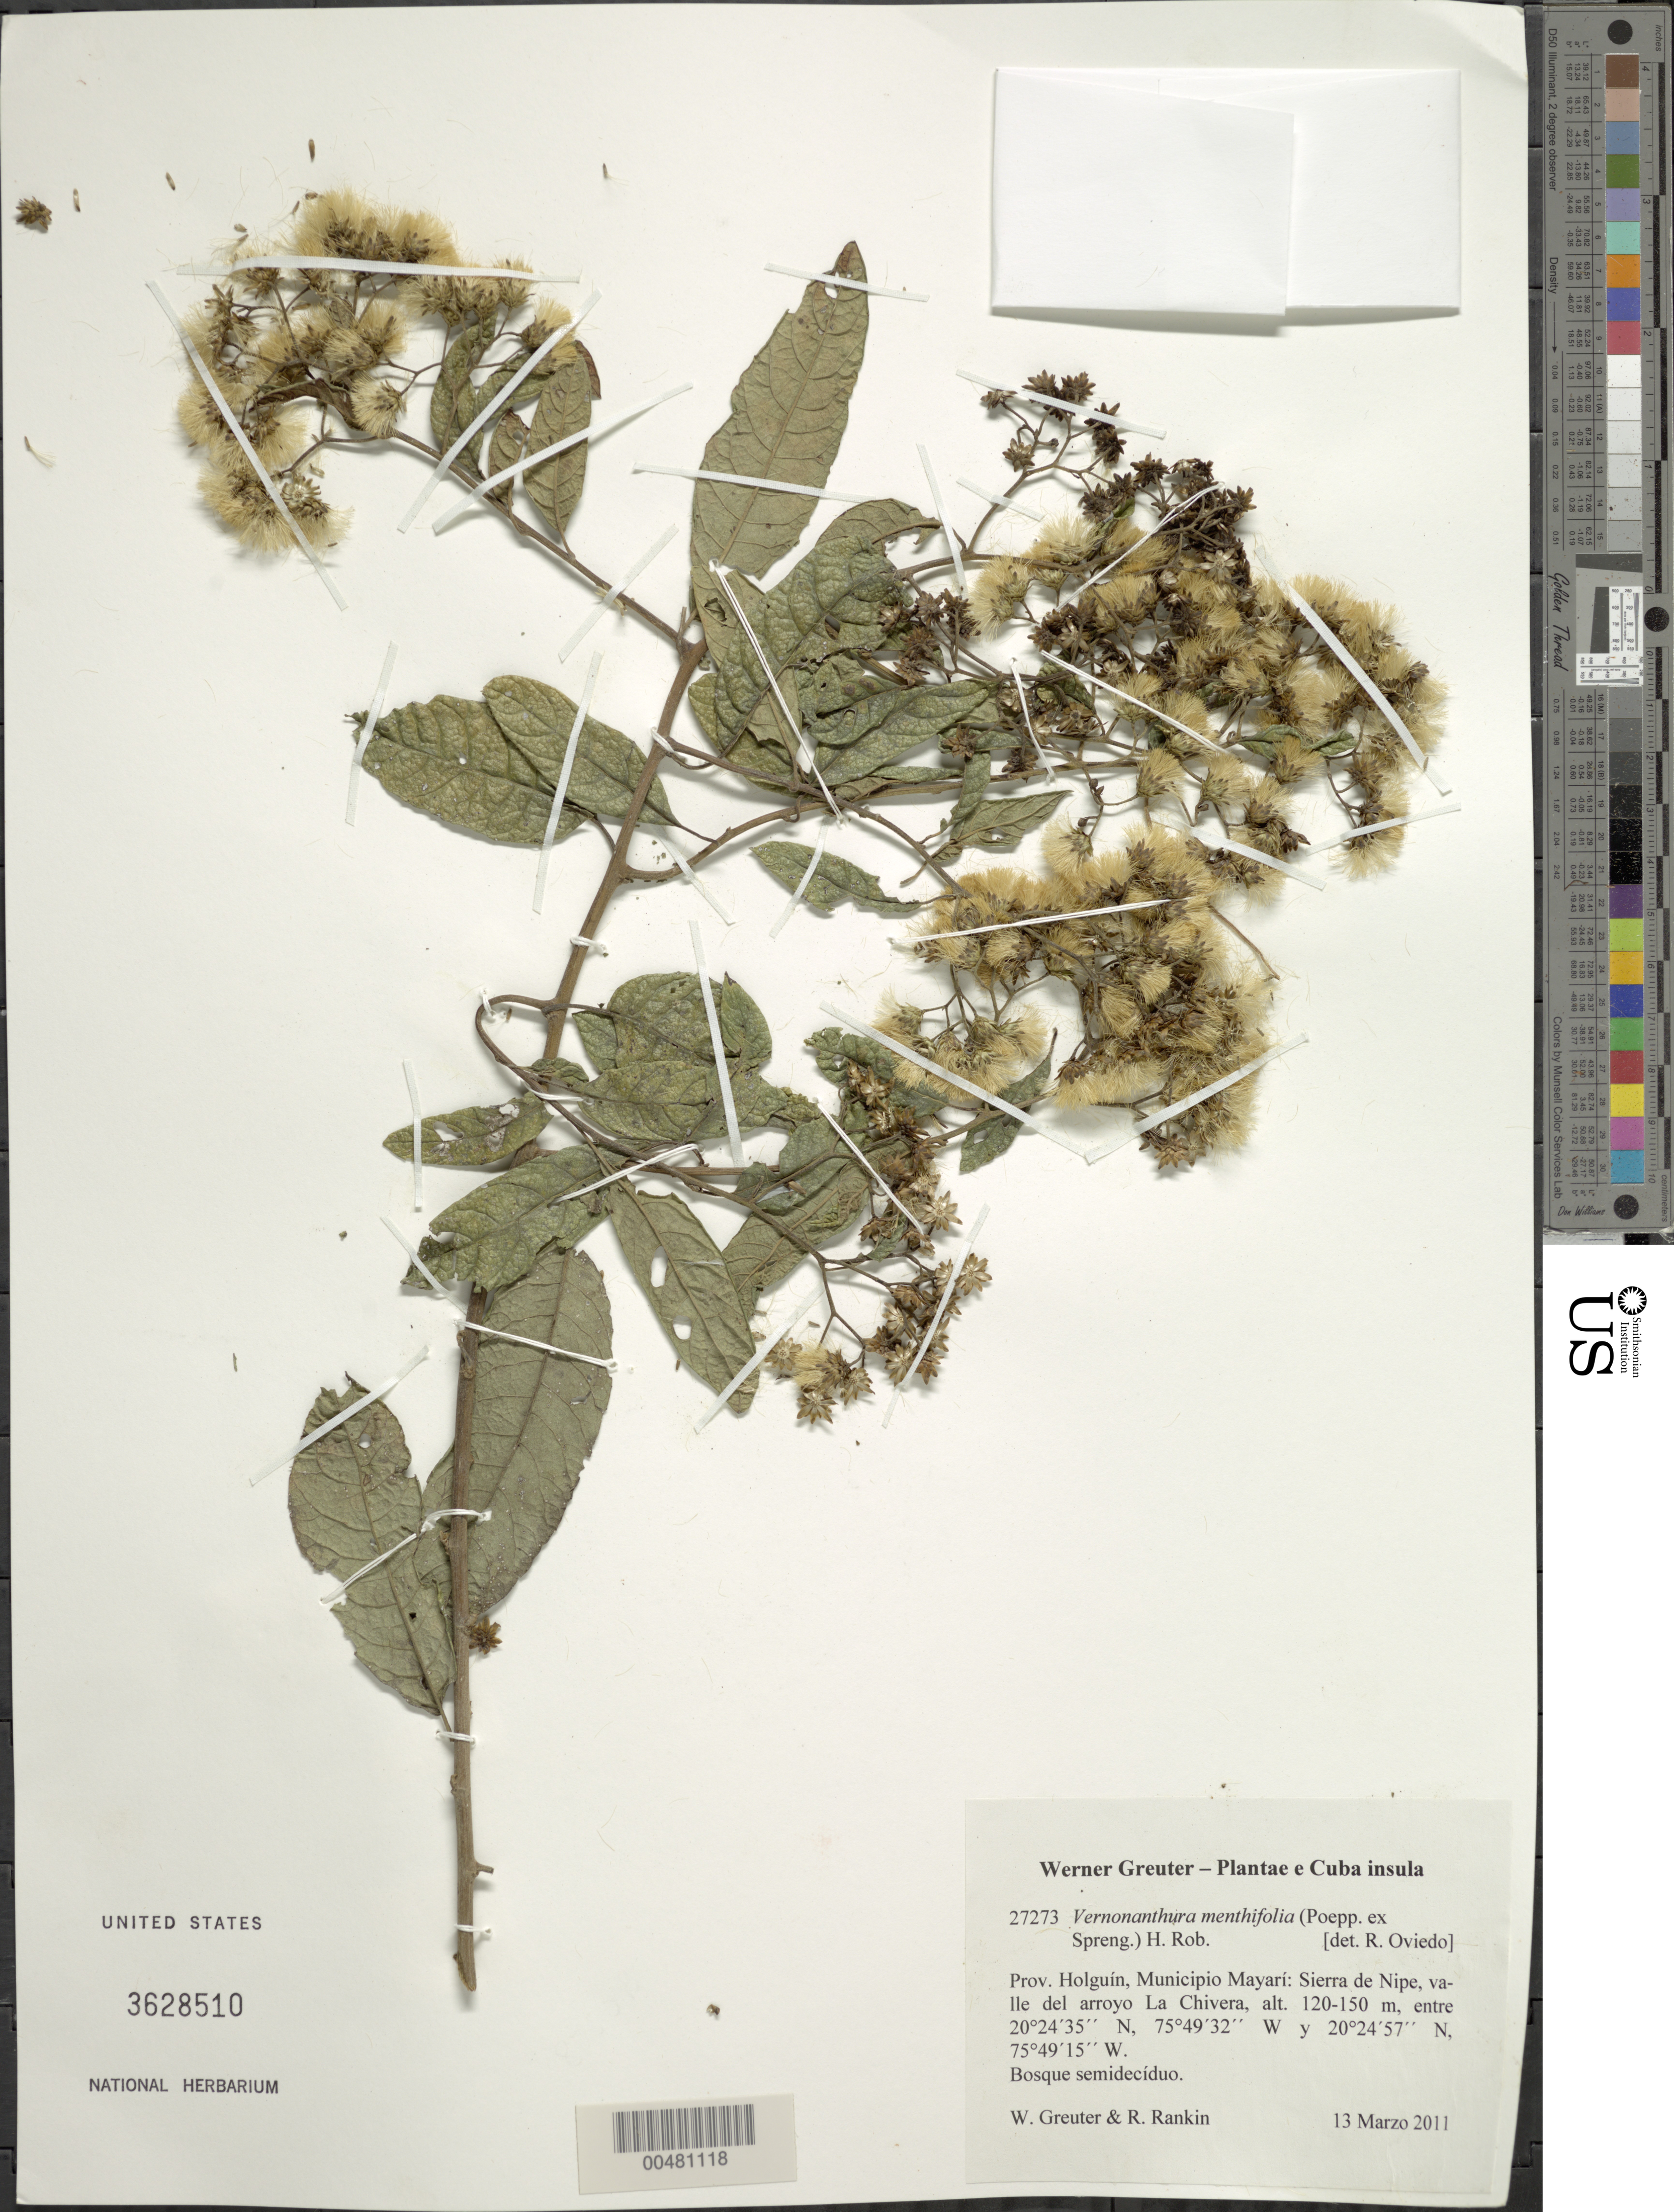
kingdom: Plantae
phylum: Tracheophyta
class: Magnoliopsida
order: Asterales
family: Asteraceae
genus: Vernonanthura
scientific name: Vernonanthura menthifolia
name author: (Poepp. ex Spreng.) H. Rob.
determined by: Oviedo, R.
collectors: W. R. Greuter & R. Rankin Rodriguez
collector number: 27273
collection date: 2011-03-13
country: Cuba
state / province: Holguin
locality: Mun. Mayarí, Sierra de Nipe, valle del arroyo La Chivera.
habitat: Bosque semidecíduo.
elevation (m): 120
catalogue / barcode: US 3628510